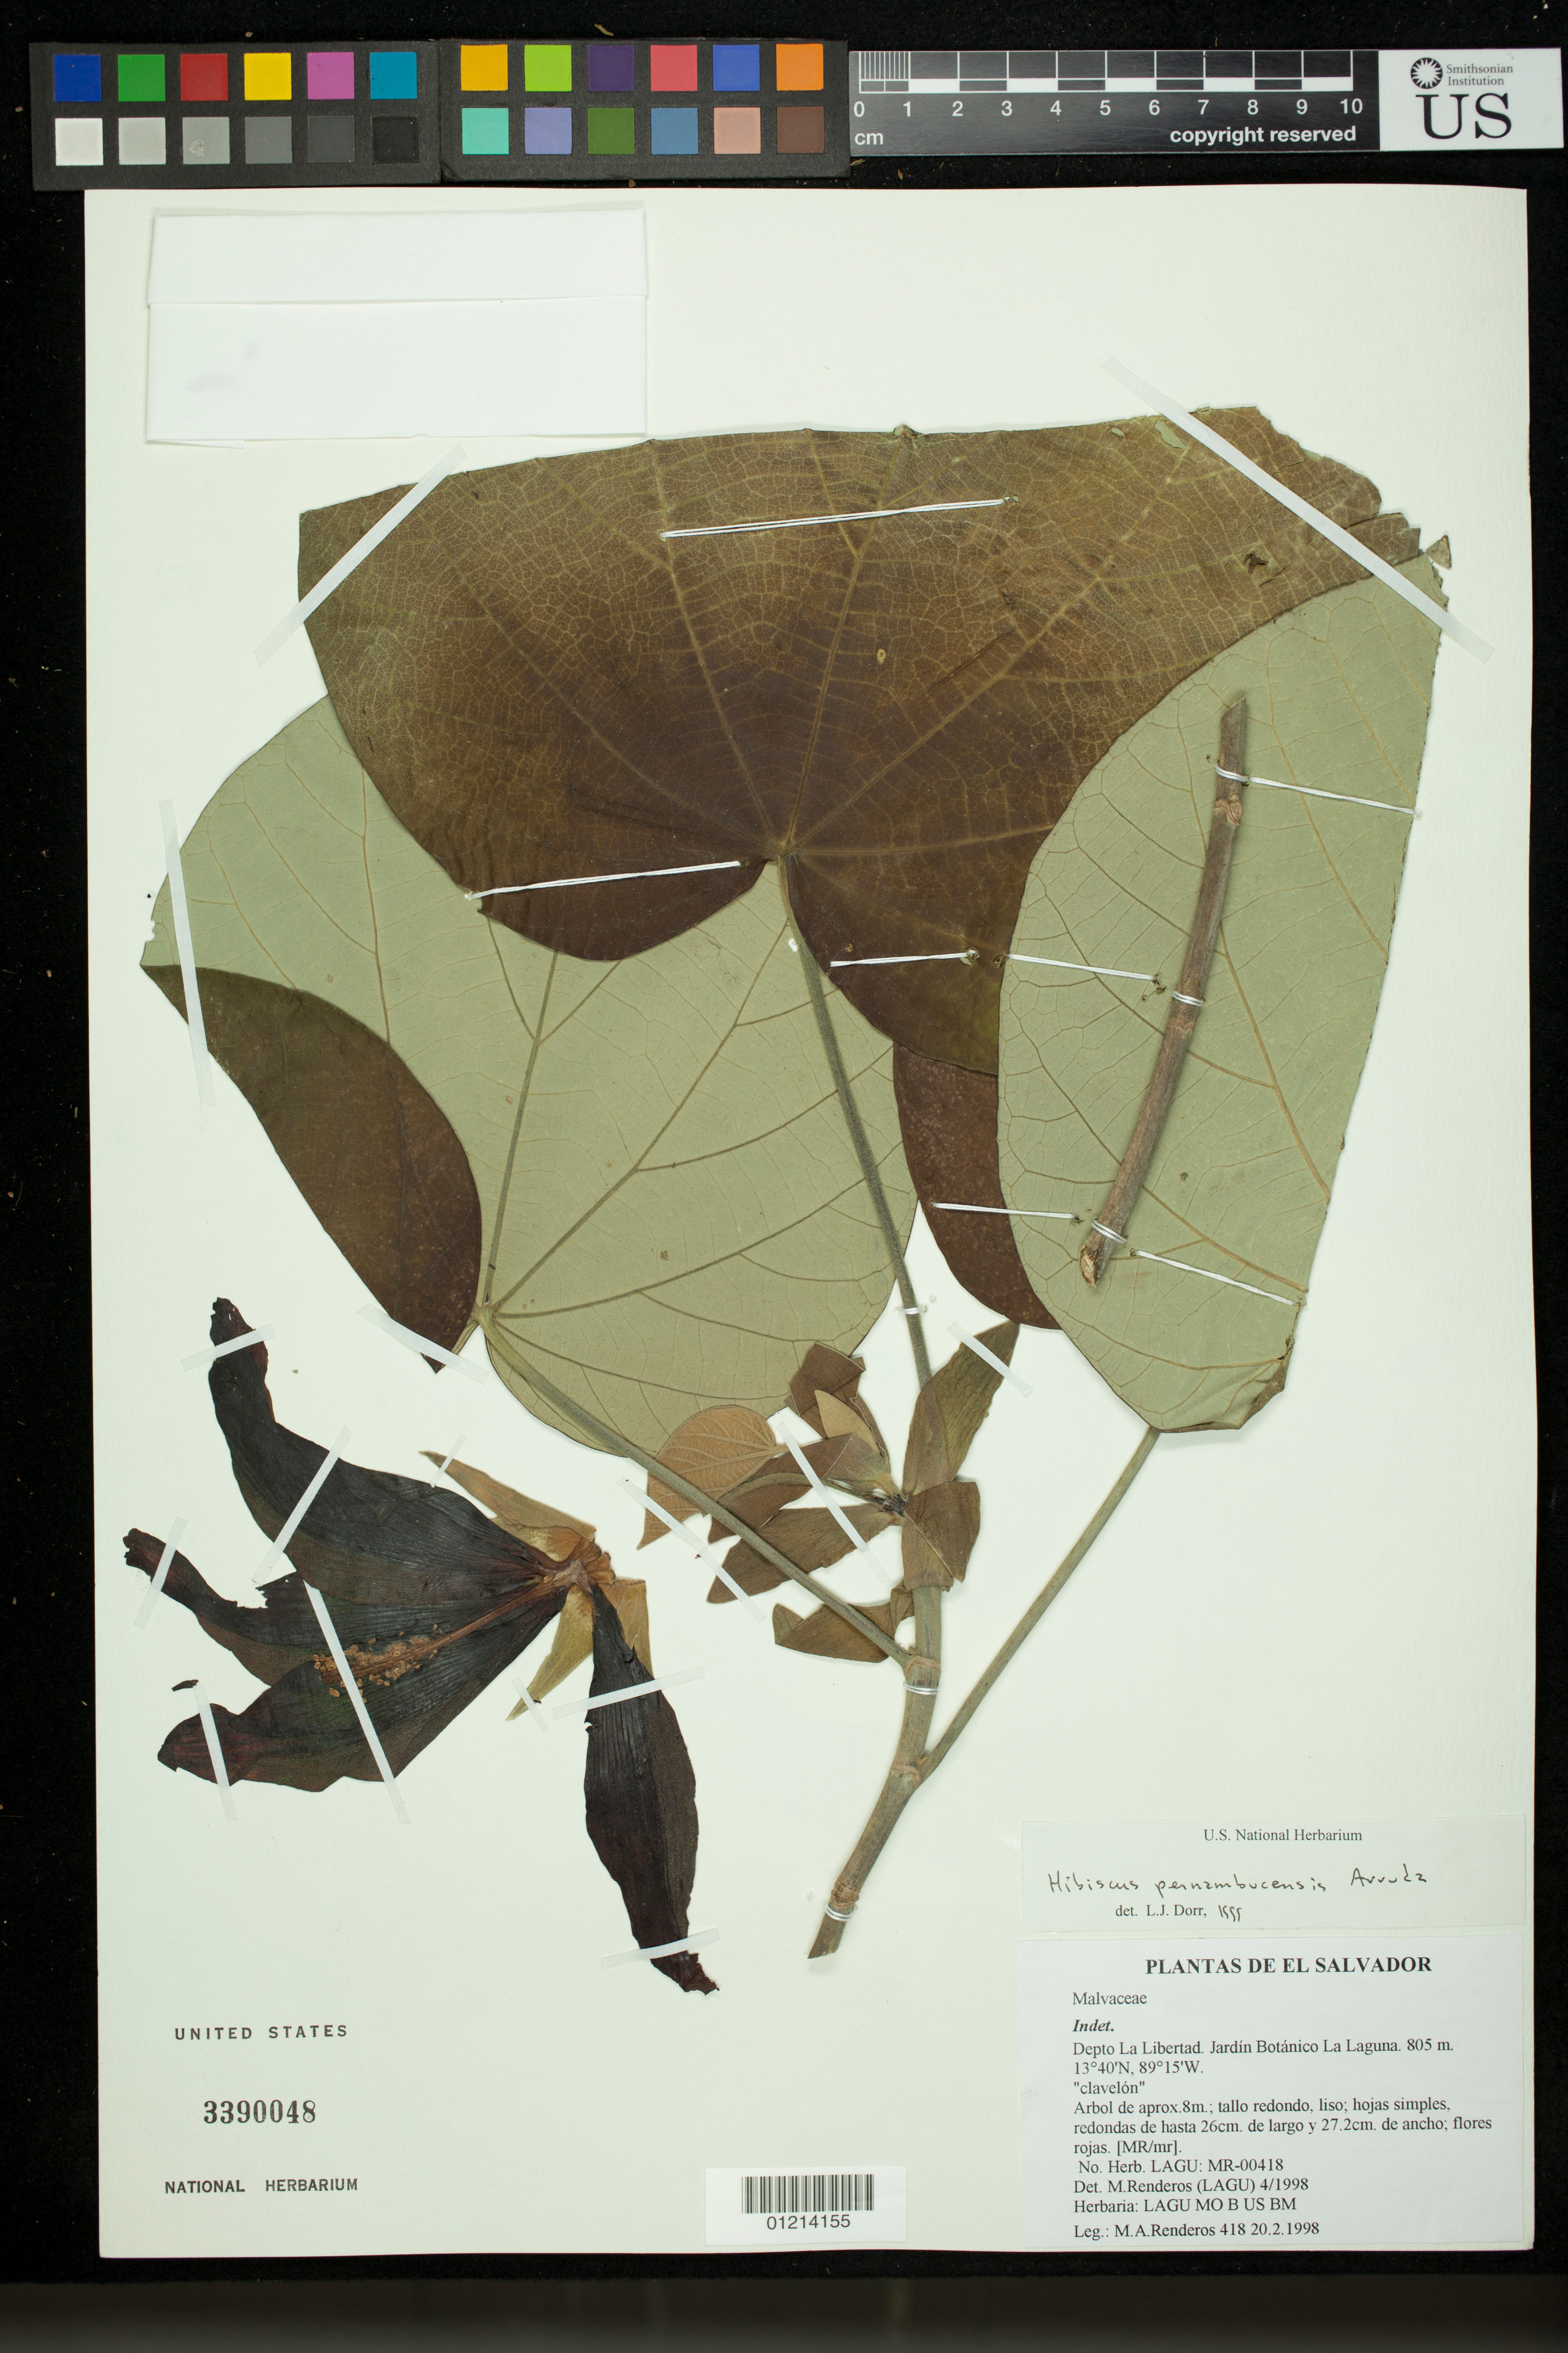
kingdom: Plantae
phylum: Tracheophyta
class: Magnoliopsida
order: Malvales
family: Malvaceae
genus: Talipariti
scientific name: Talipariti tiliaceum var. pernambucense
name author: (Arruda) Fryxell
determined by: Dorr, Laurence J., Curator (BOT), Smithsonian Institution - National Museum of Natural History (UNITED STATES)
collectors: M. Renderos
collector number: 418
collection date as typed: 20 Feb 1998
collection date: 1998-02-20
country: El Salvador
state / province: La Libertad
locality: Depto La Libertad. Jardín Botánico La Laguna.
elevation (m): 805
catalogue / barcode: US 3390048